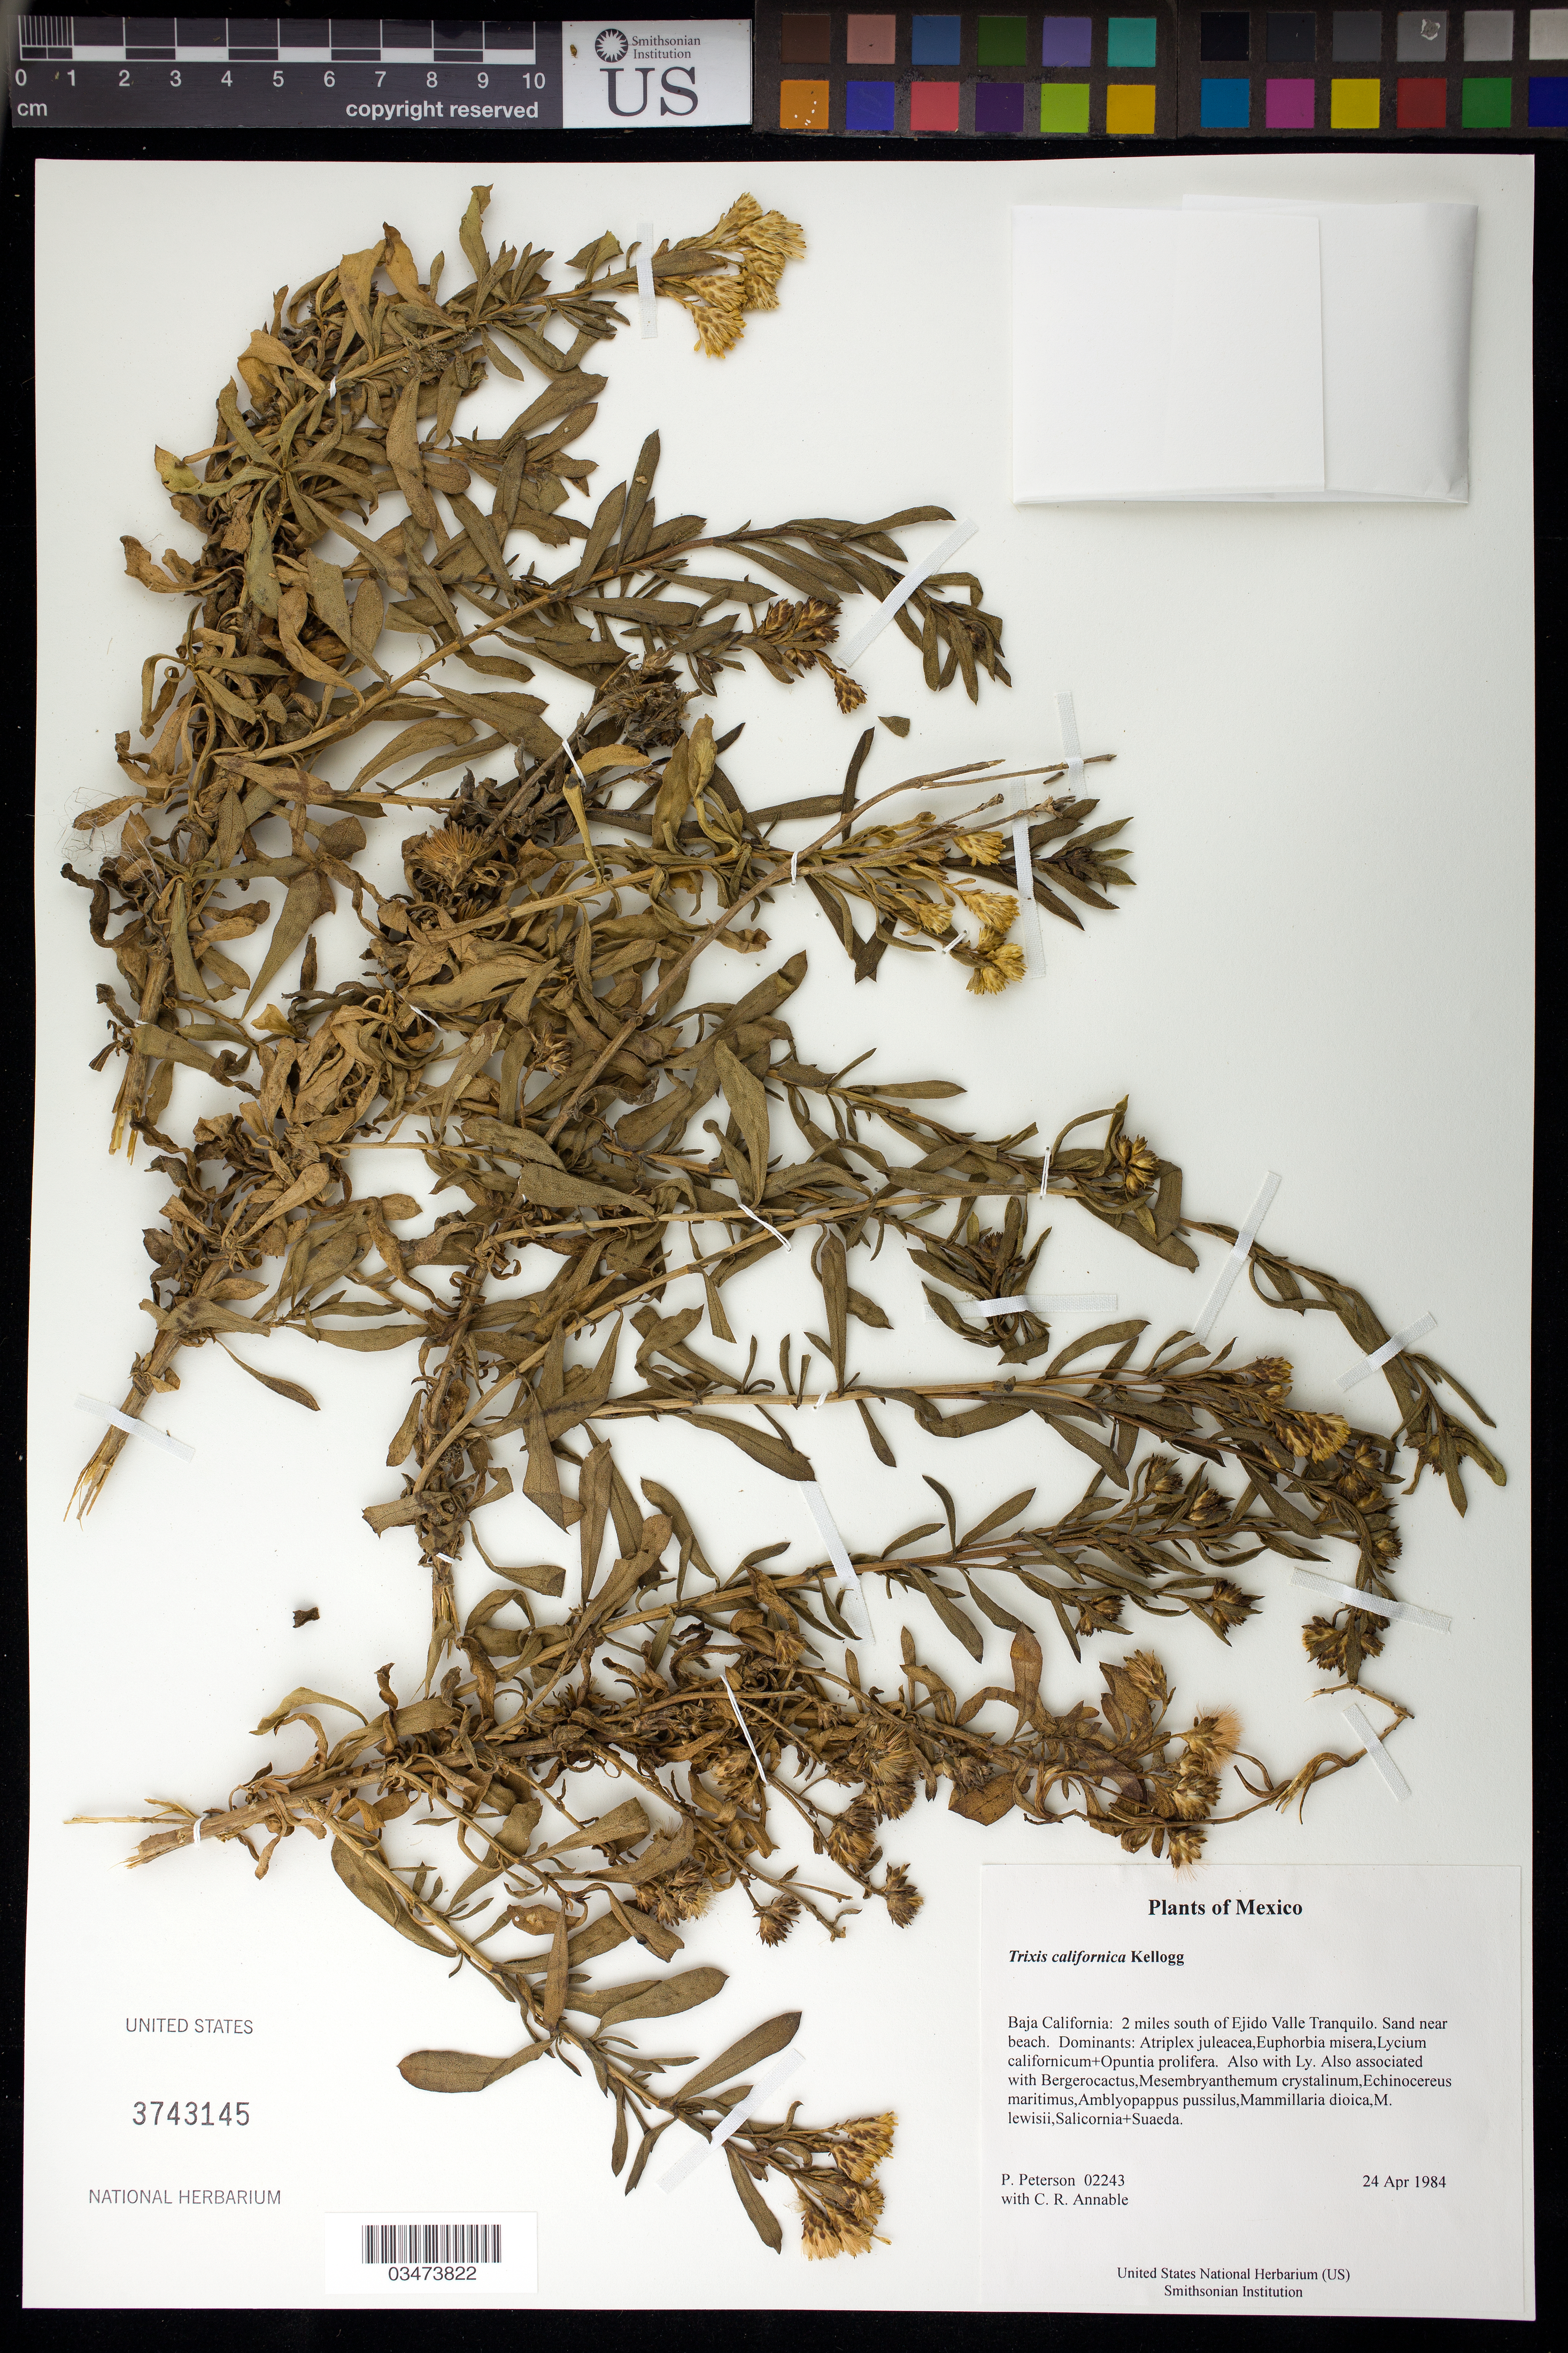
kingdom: Plantae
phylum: Tracheophyta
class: Magnoliopsida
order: Asterales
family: Asteraceae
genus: Trixis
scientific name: Trixis californica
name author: Kellogg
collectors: P. M. Peterson & C. R. Annable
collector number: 02243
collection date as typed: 24 Apr 1984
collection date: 1984-04-24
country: Mexico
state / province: Baja California Norte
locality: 2 miles south of Ejido Valle Tranquilo.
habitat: Sand near beach. Dominants: Atriplex juleacea,Euphorbia misera,Lycium californicum+Opuntia prolifera. Also with Ly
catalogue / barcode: US 3743145